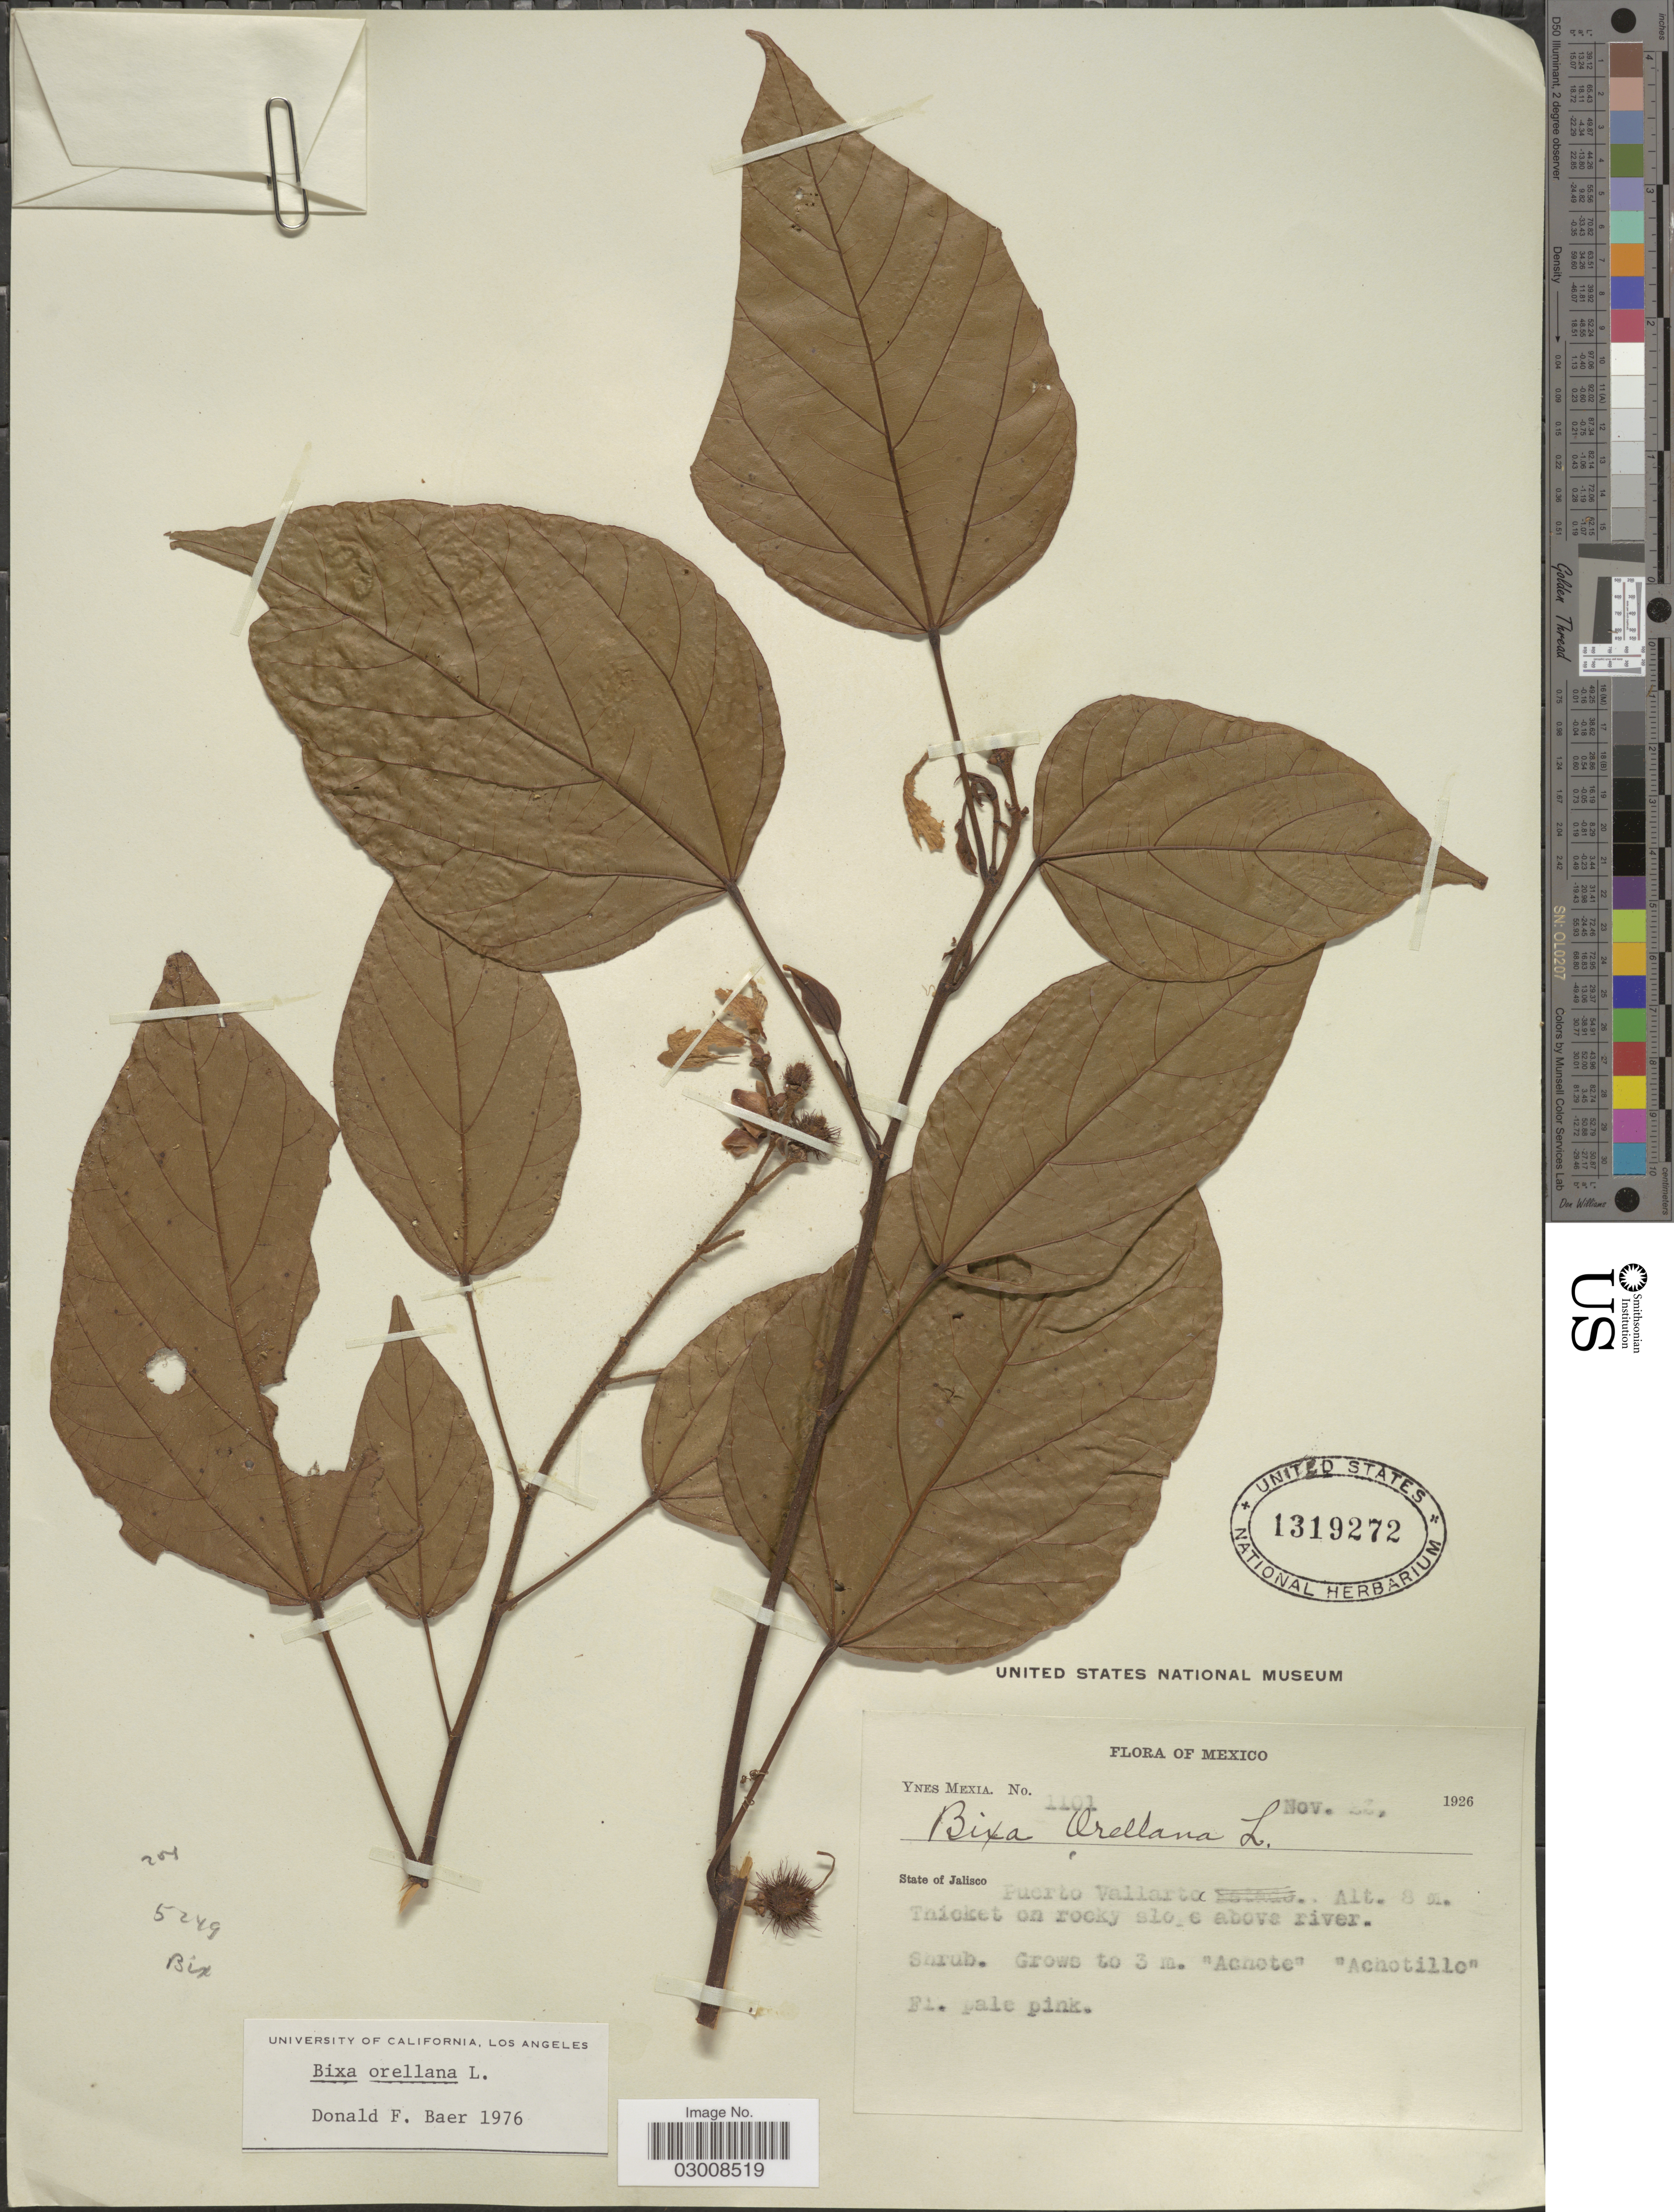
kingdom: Plantae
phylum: Tracheophyta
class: Magnoliopsida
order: Malvales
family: Bixaceae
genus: Bixa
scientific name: Bixa orellana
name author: L.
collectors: Y. Mexia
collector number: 1101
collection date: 1926-11-23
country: Mexico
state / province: Jalisco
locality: Puerto Vallarto.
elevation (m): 8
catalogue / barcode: US 1319272